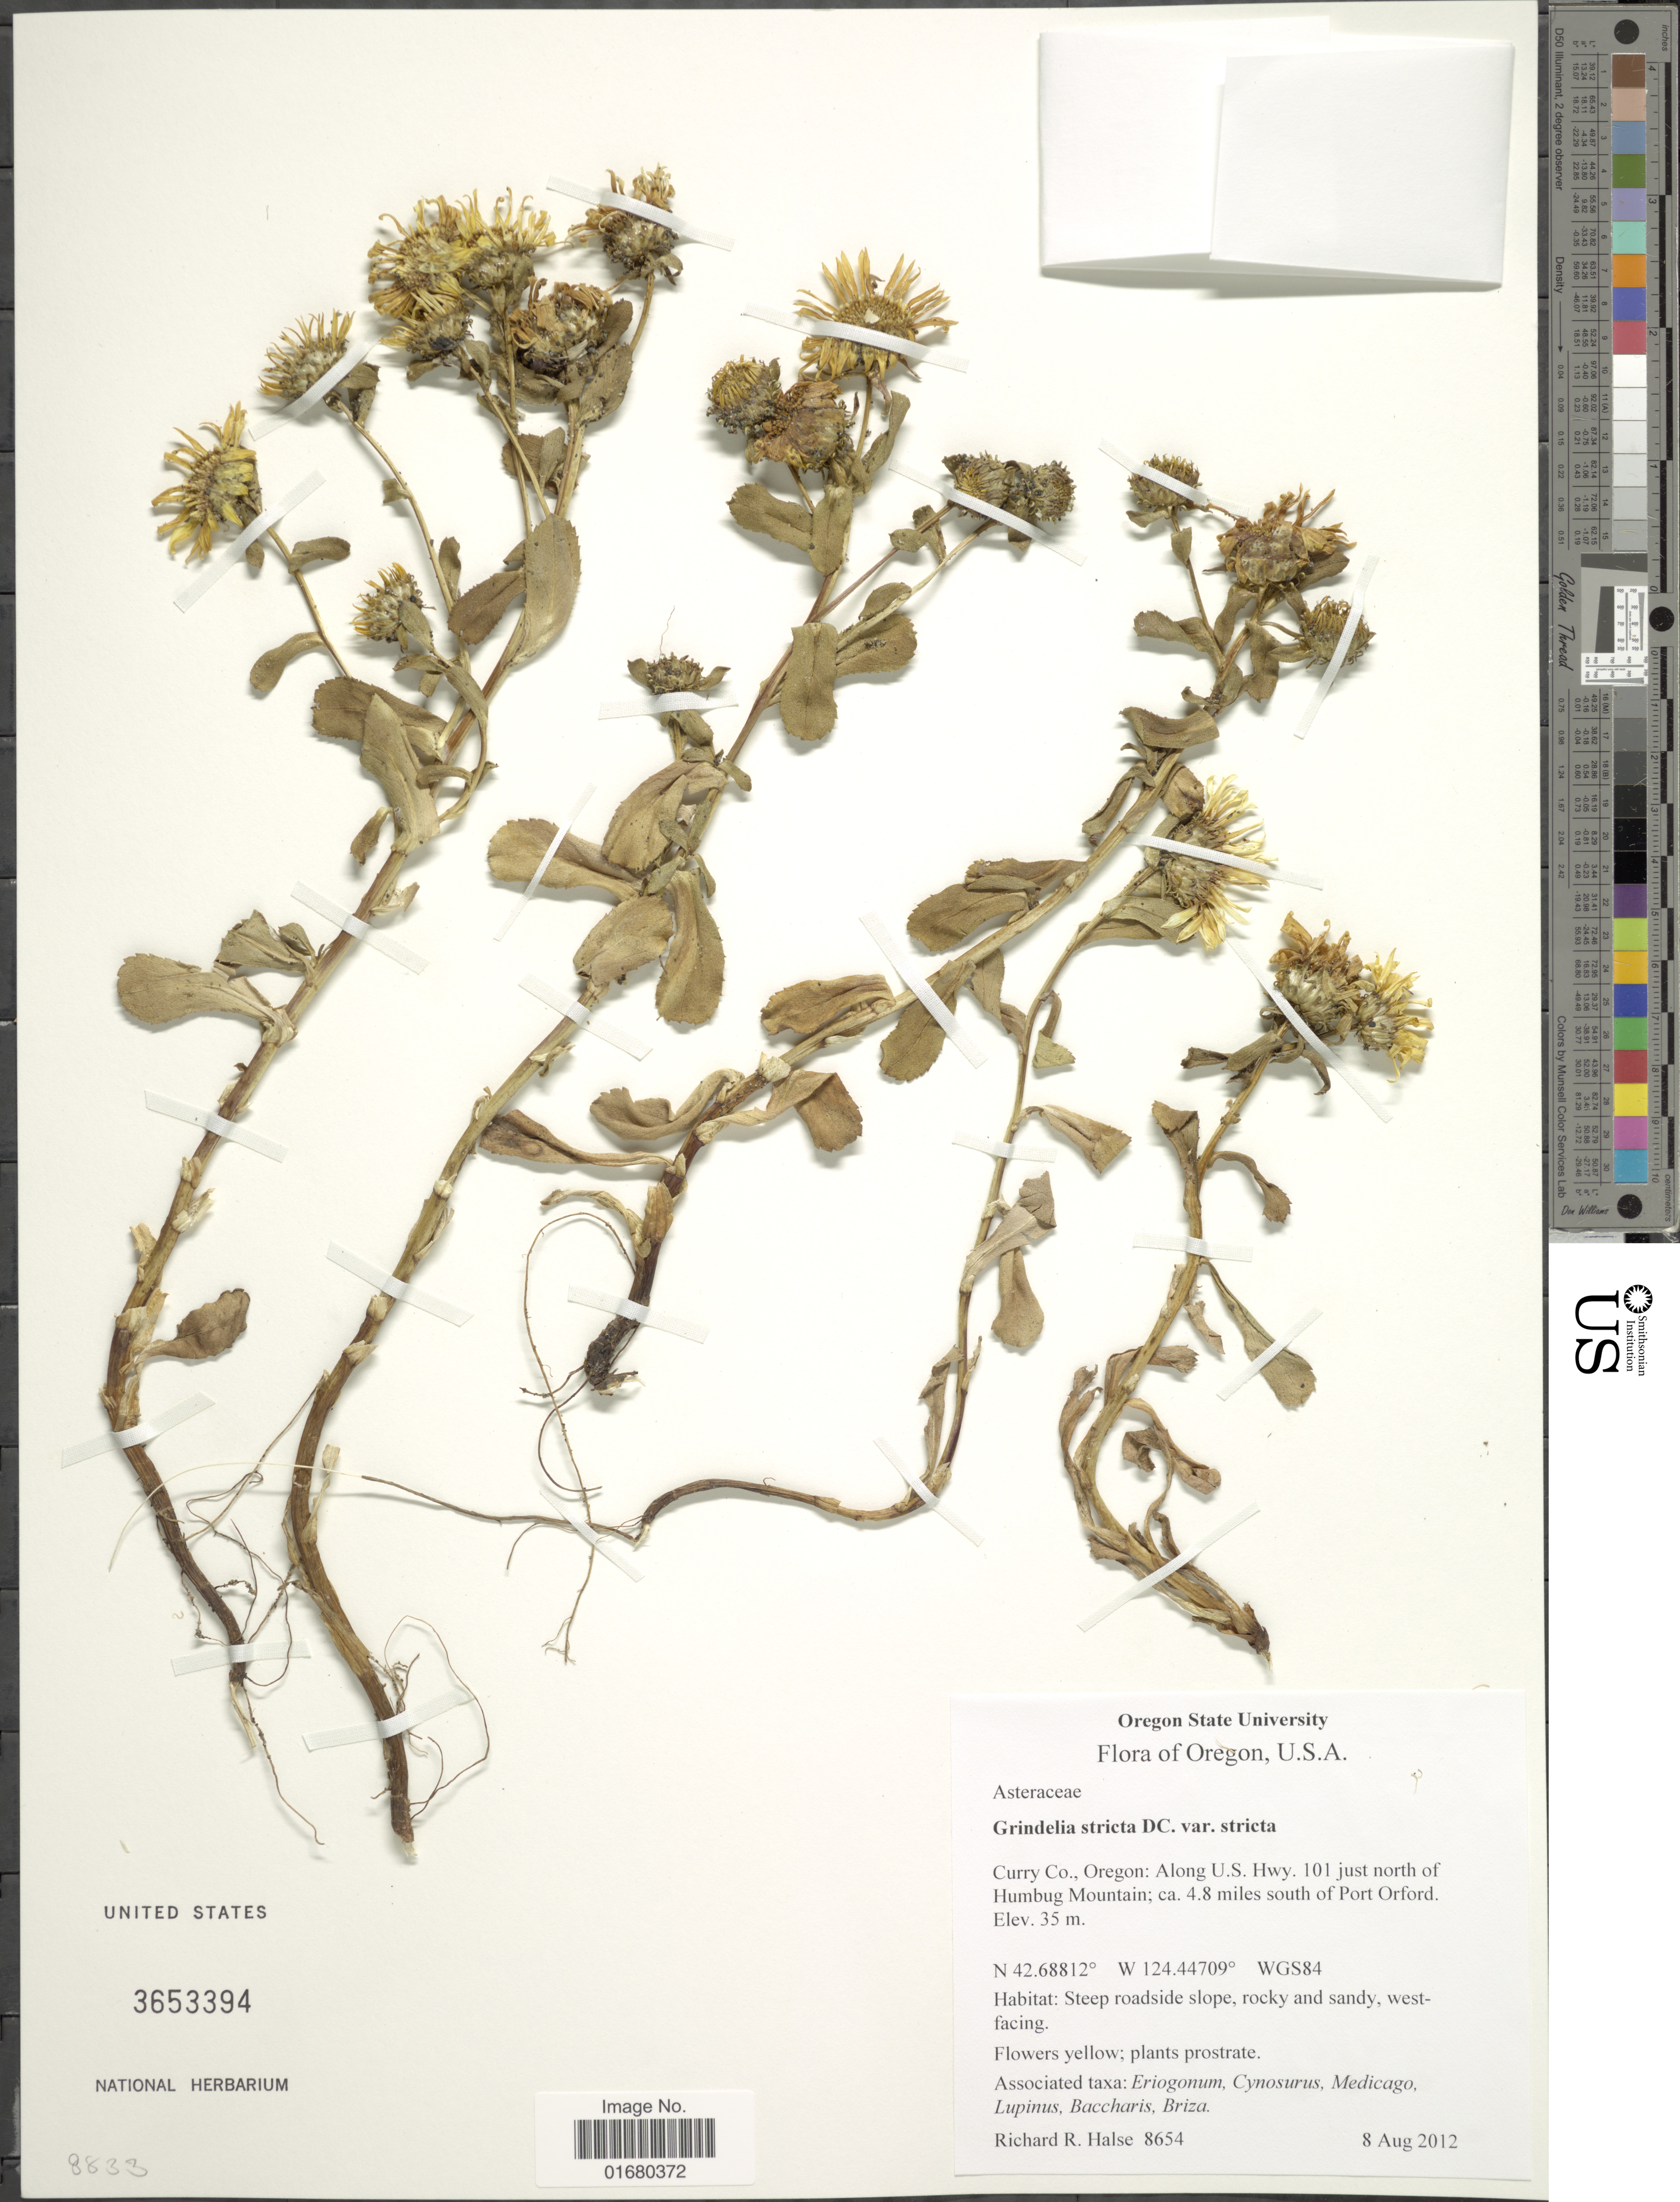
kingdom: Plantae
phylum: Tracheophyta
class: Magnoliopsida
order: Asterales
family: Asteraceae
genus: Grindelia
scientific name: Grindelia stricta var. stricta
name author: DC.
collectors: R. Halse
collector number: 8654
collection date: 2012-08-08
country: United States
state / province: Oregon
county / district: Curry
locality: Curry Co., Oregon; Along U.S. Hwy, 101 just north of Humbug Mountain; ca. 4.8 miles south of Port Orford, WGS84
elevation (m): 35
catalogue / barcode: US 3653394